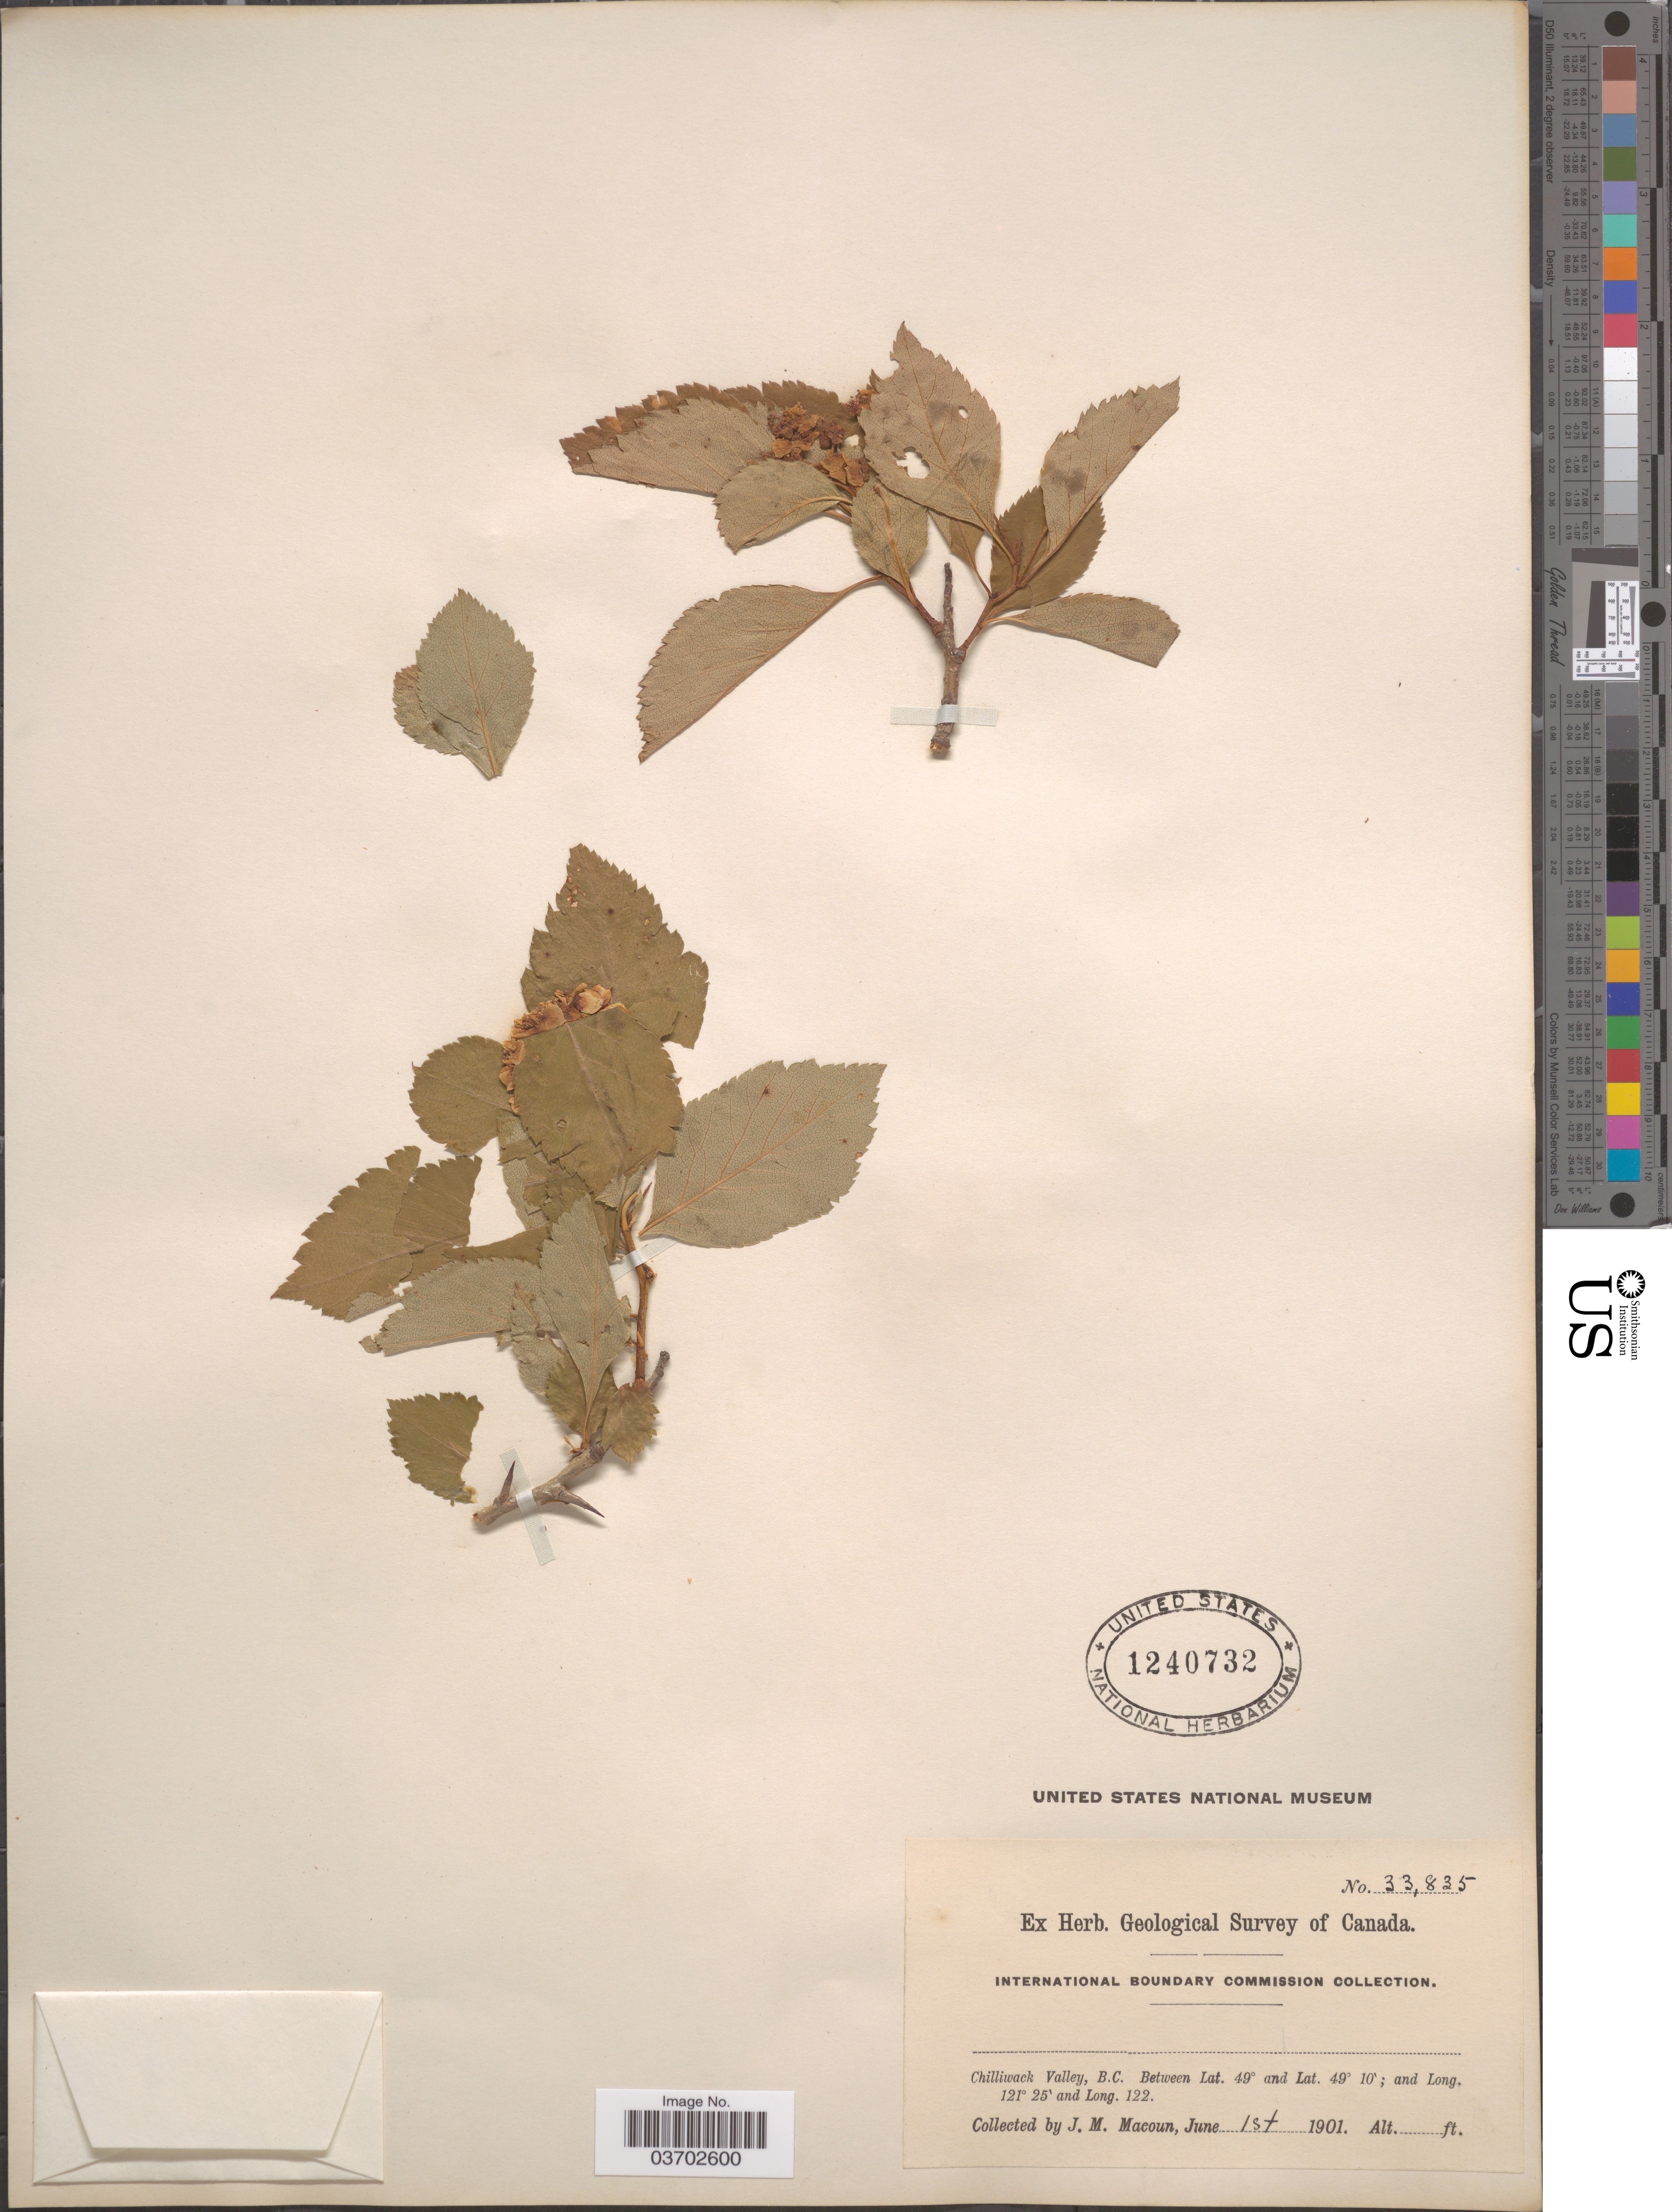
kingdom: Plantae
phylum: Tracheophyta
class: Magnoliopsida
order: Rosales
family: Rosaceae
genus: Crataegus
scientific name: Crataegus sp.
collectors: J. M. Macoun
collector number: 33835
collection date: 1901-06-01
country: Canada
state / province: British Columbia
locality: Chilliwack Valley.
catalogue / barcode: US 1240732